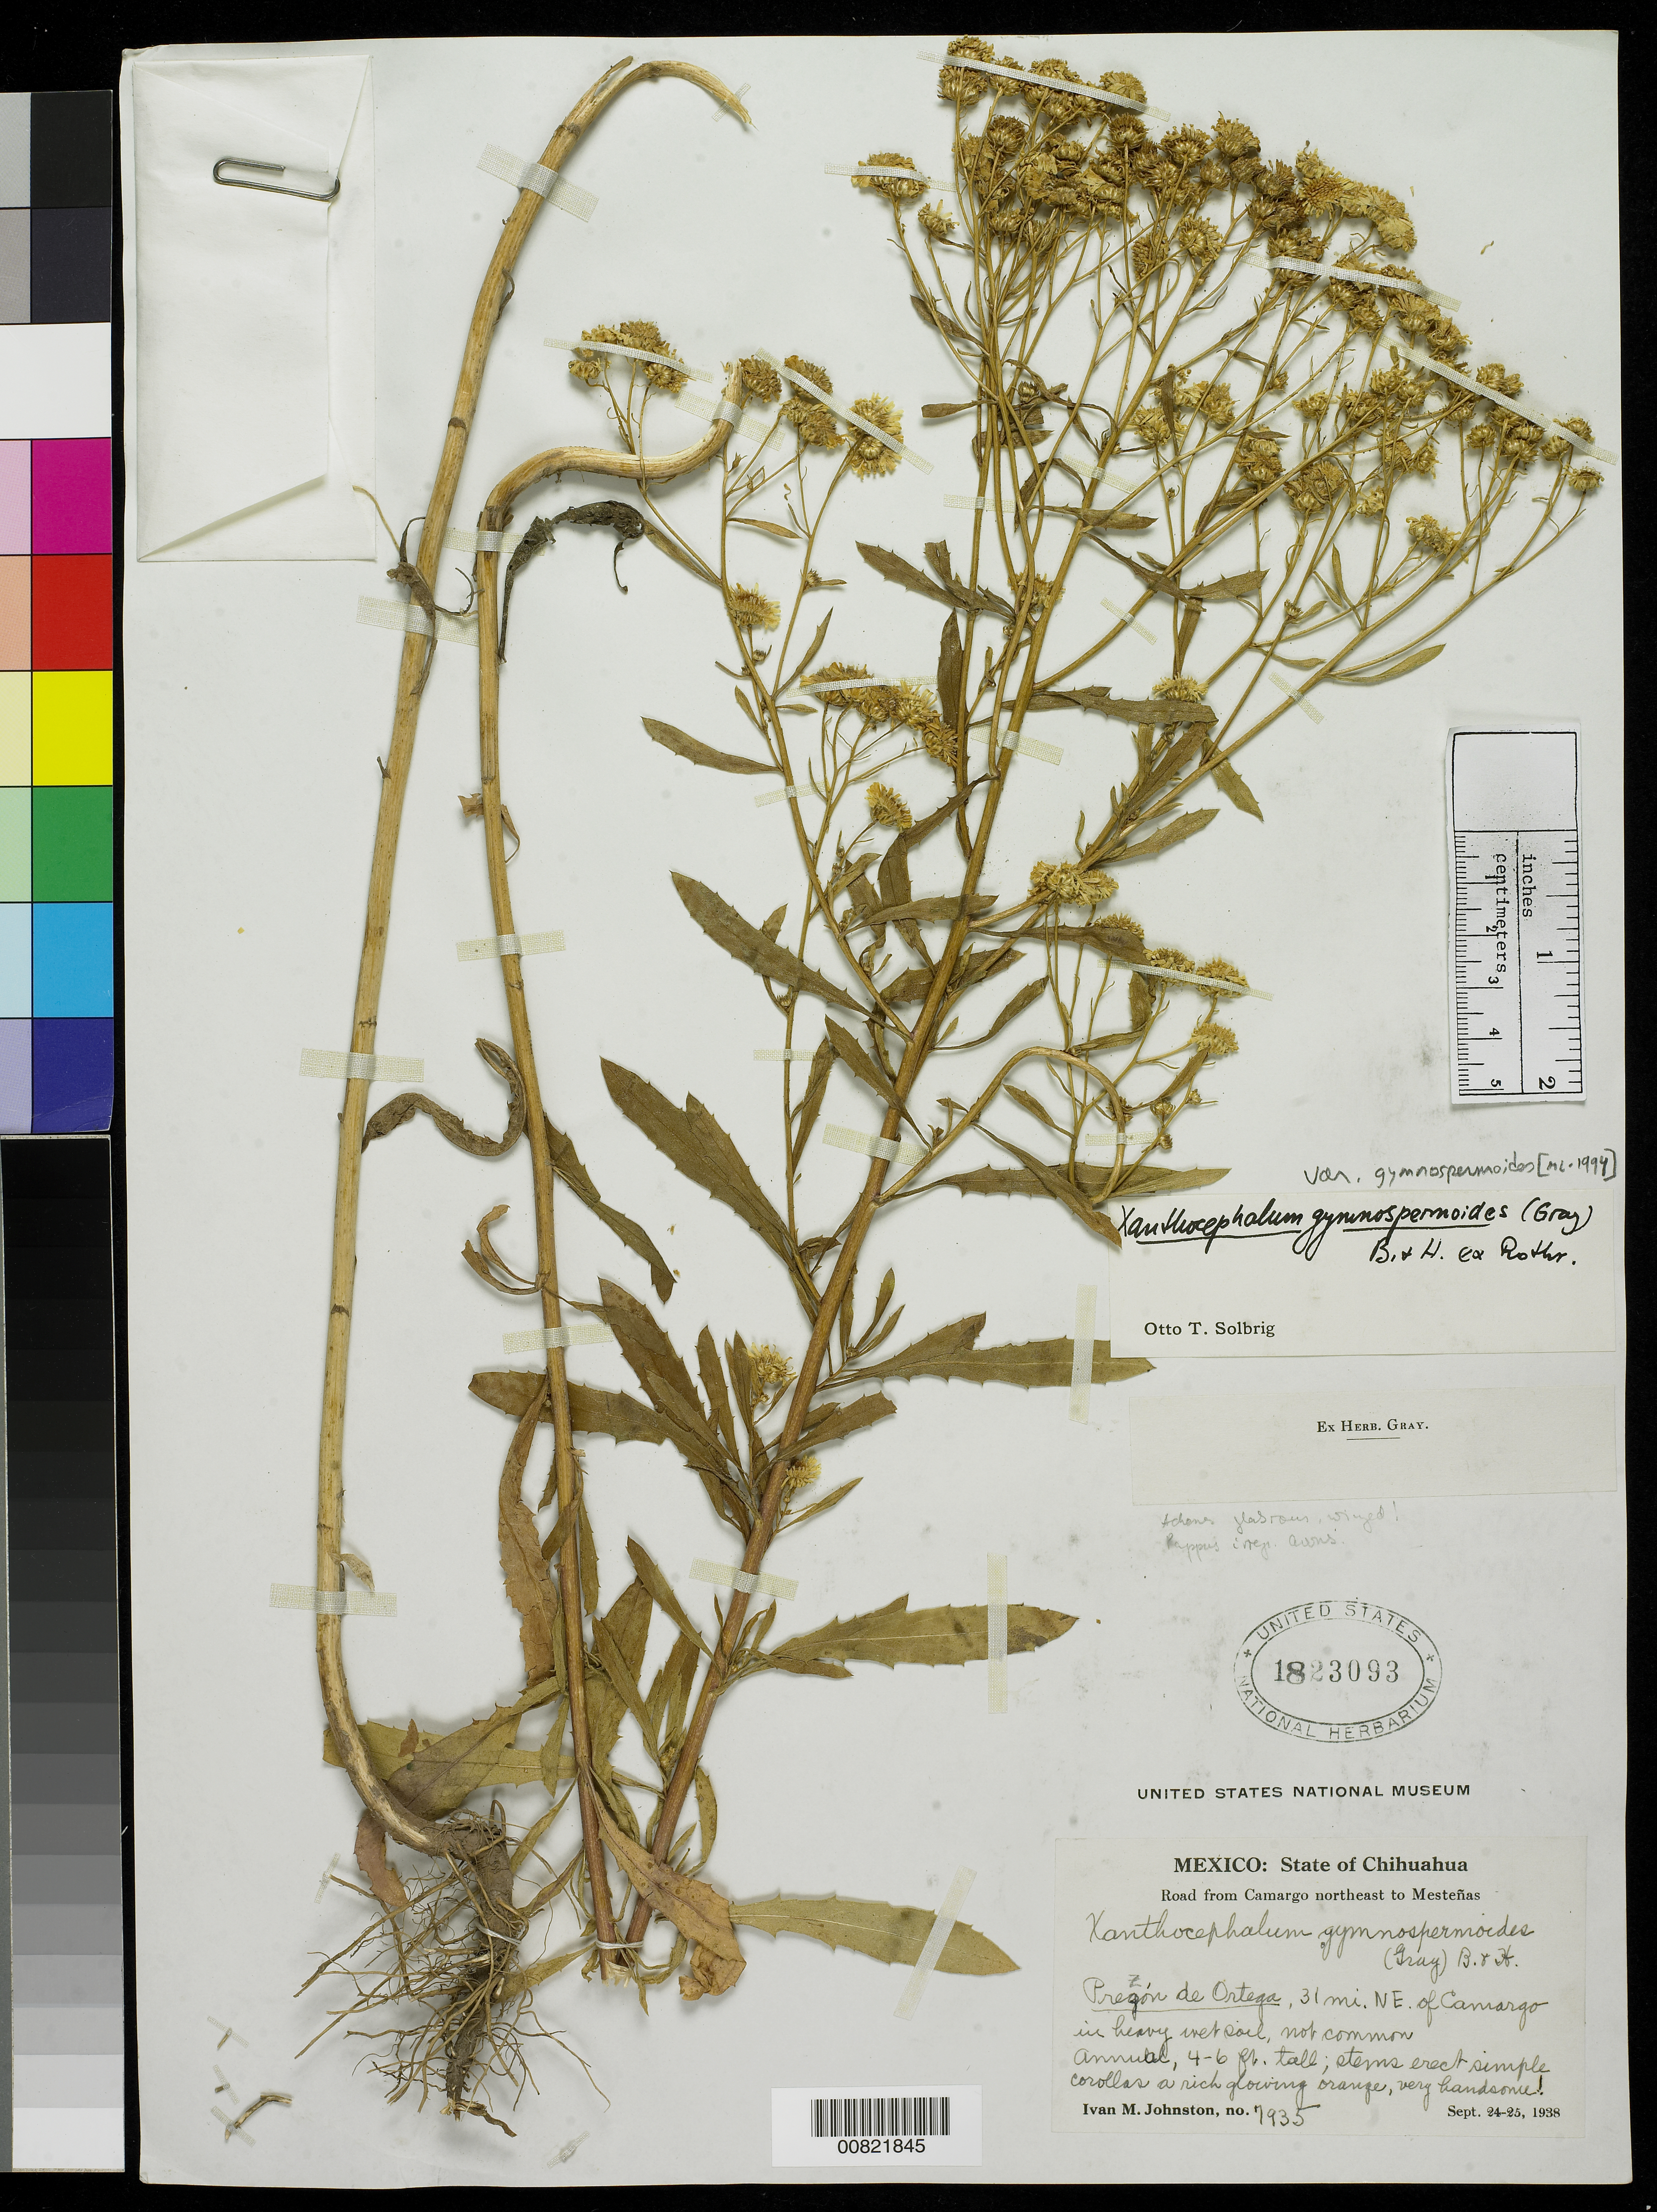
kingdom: Plantae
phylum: Tracheophyta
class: Magnoliopsida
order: Asterales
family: Asteraceae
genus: Xanthocephalum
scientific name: Xanthocephalum gymnospermoides var. gymnospermoides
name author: (A. Gray) Benth. & Hook. f.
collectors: I.M. Johnston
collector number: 7935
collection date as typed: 24 Sep 1938 to 25 Sep 1938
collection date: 1938-09-24/1938-09-25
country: Mexico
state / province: Chihuahua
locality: Road from Camargo northeast to Mesteñas. Prezón de Ortega, 31 mi. NE of Camargo, Chihuahua.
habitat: Heavy wet soil.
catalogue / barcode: US 1823093